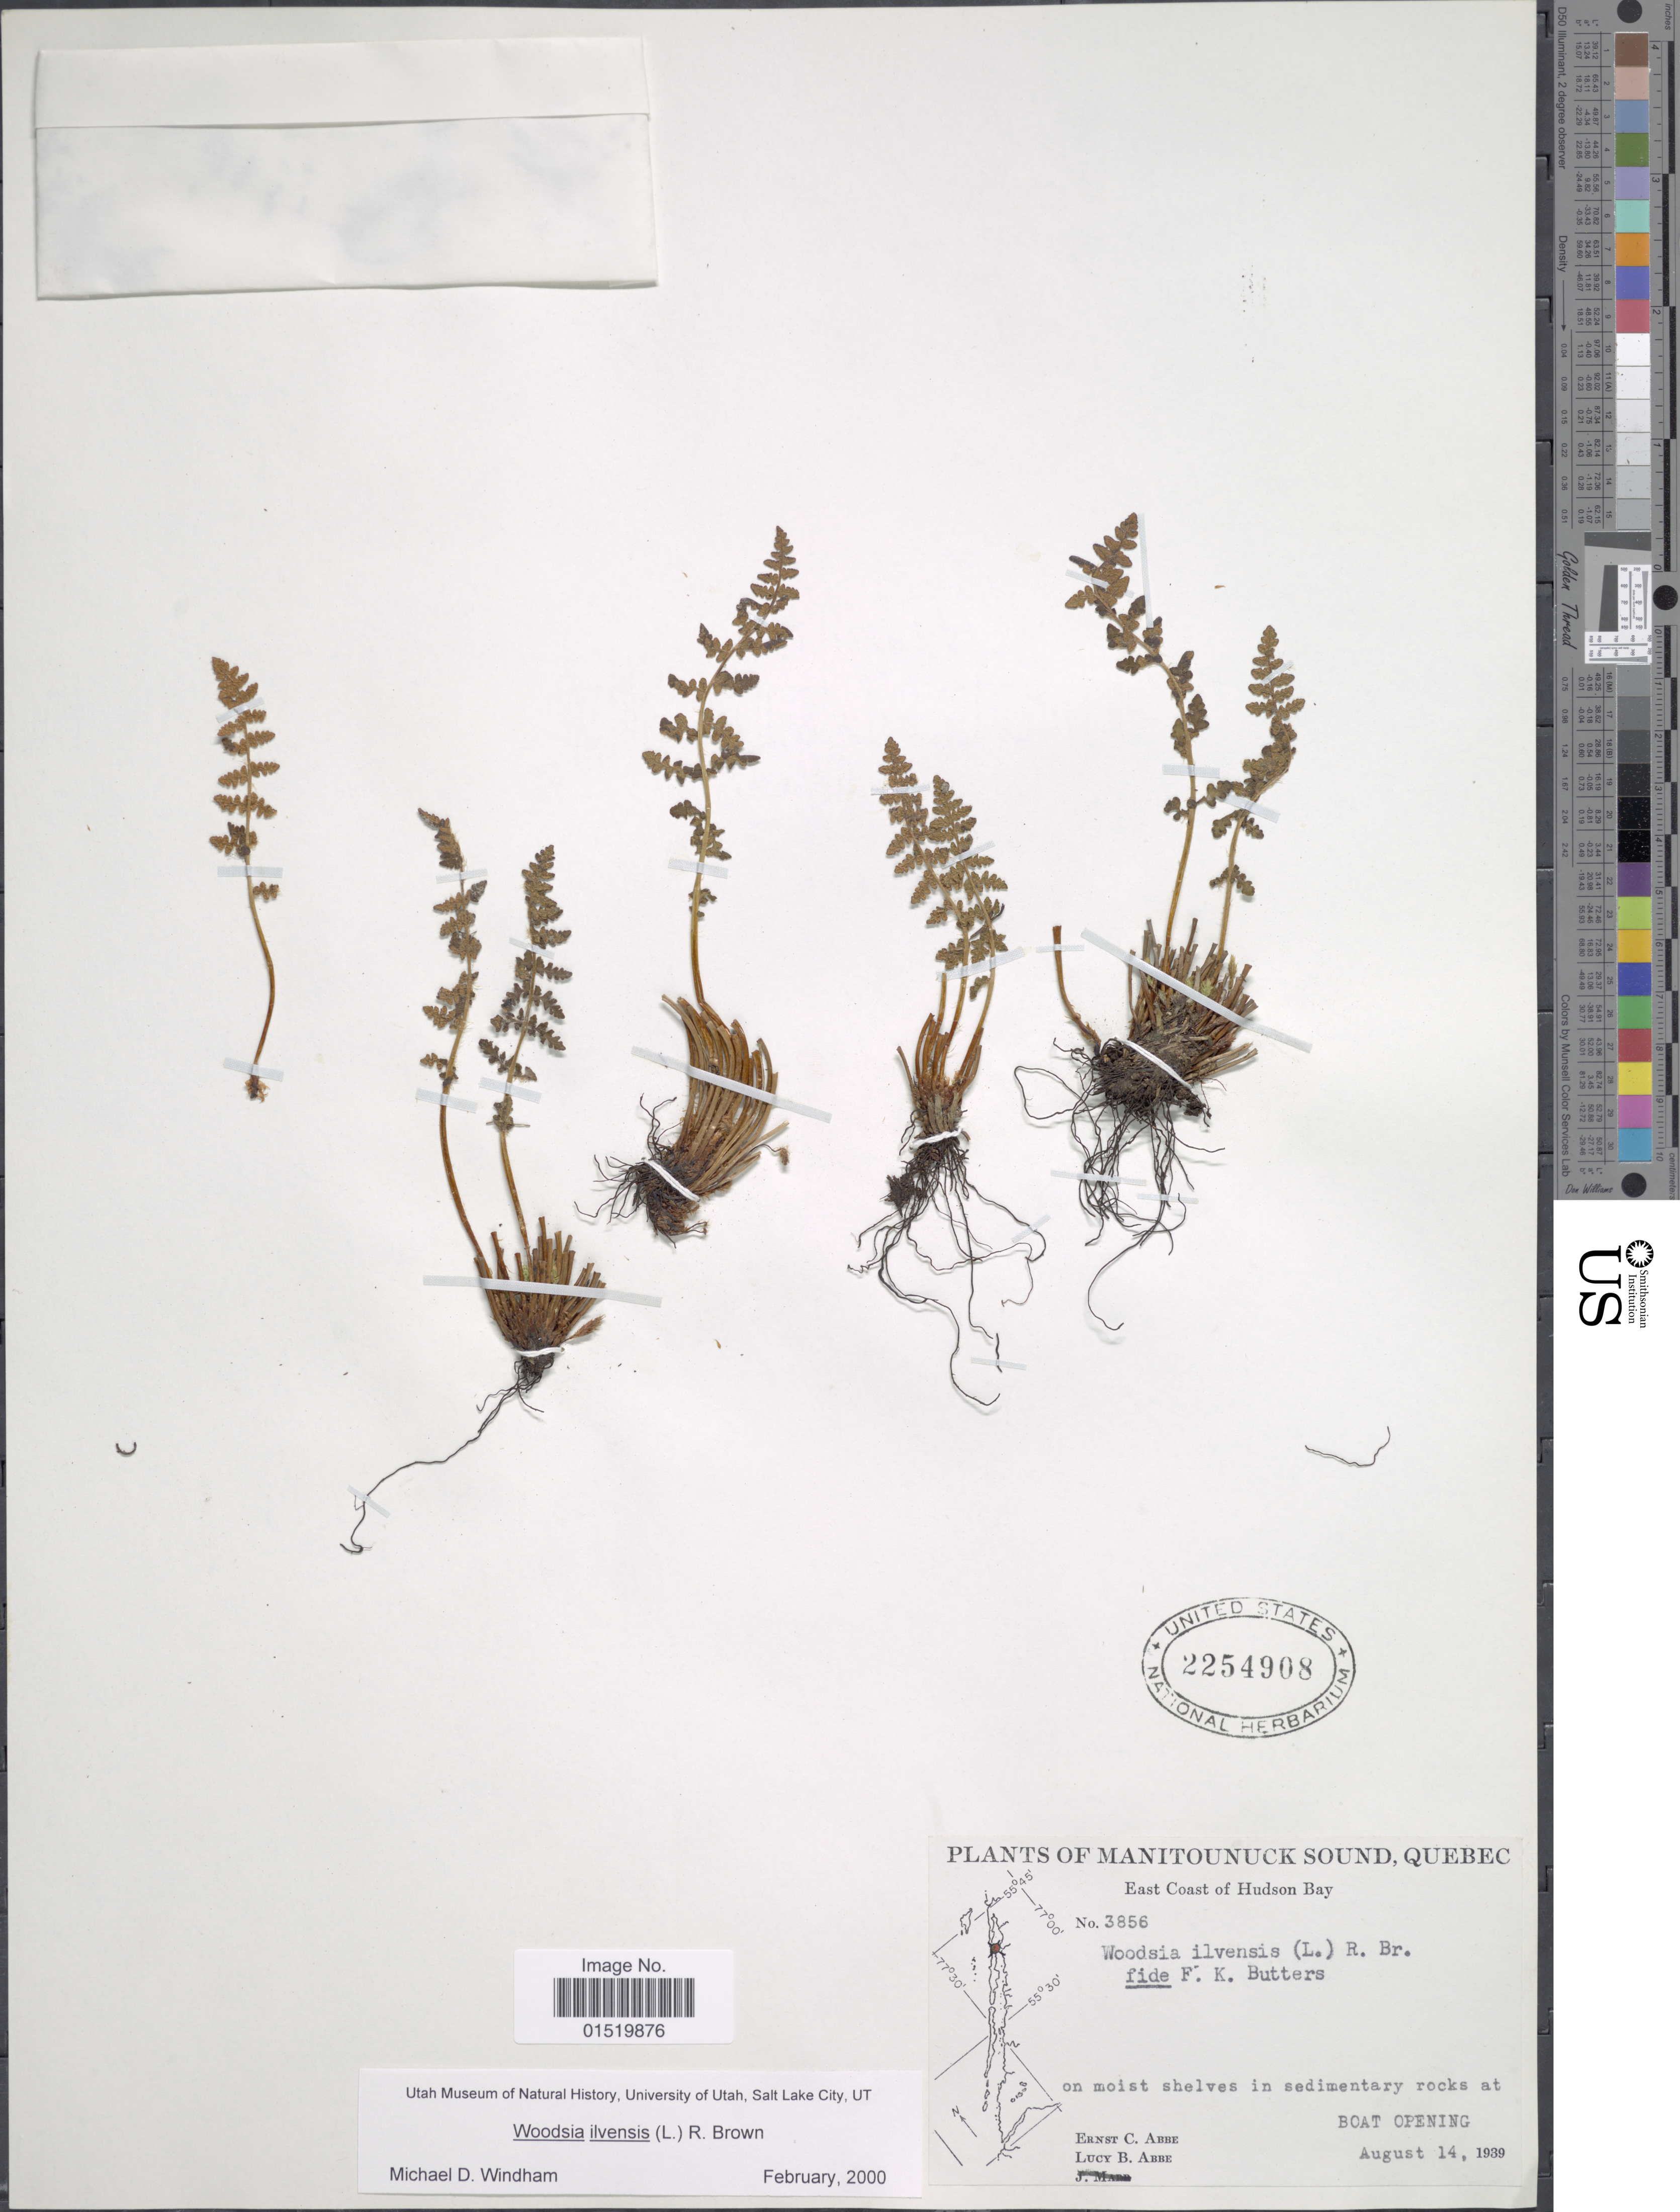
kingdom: Plantae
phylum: Tracheophyta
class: Polypodiopsida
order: Polypodiales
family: Woodsiaceae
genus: Woodsia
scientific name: Woodsia ilvensis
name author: (L.) R. Br.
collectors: E. C. Abbe & L. B. Abbe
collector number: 3856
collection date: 1939-08-14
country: Canada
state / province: Quebec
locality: Mamitounuck Sound, on moist shelves in sedimentary rocks at Boat Opening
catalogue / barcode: US 2254908